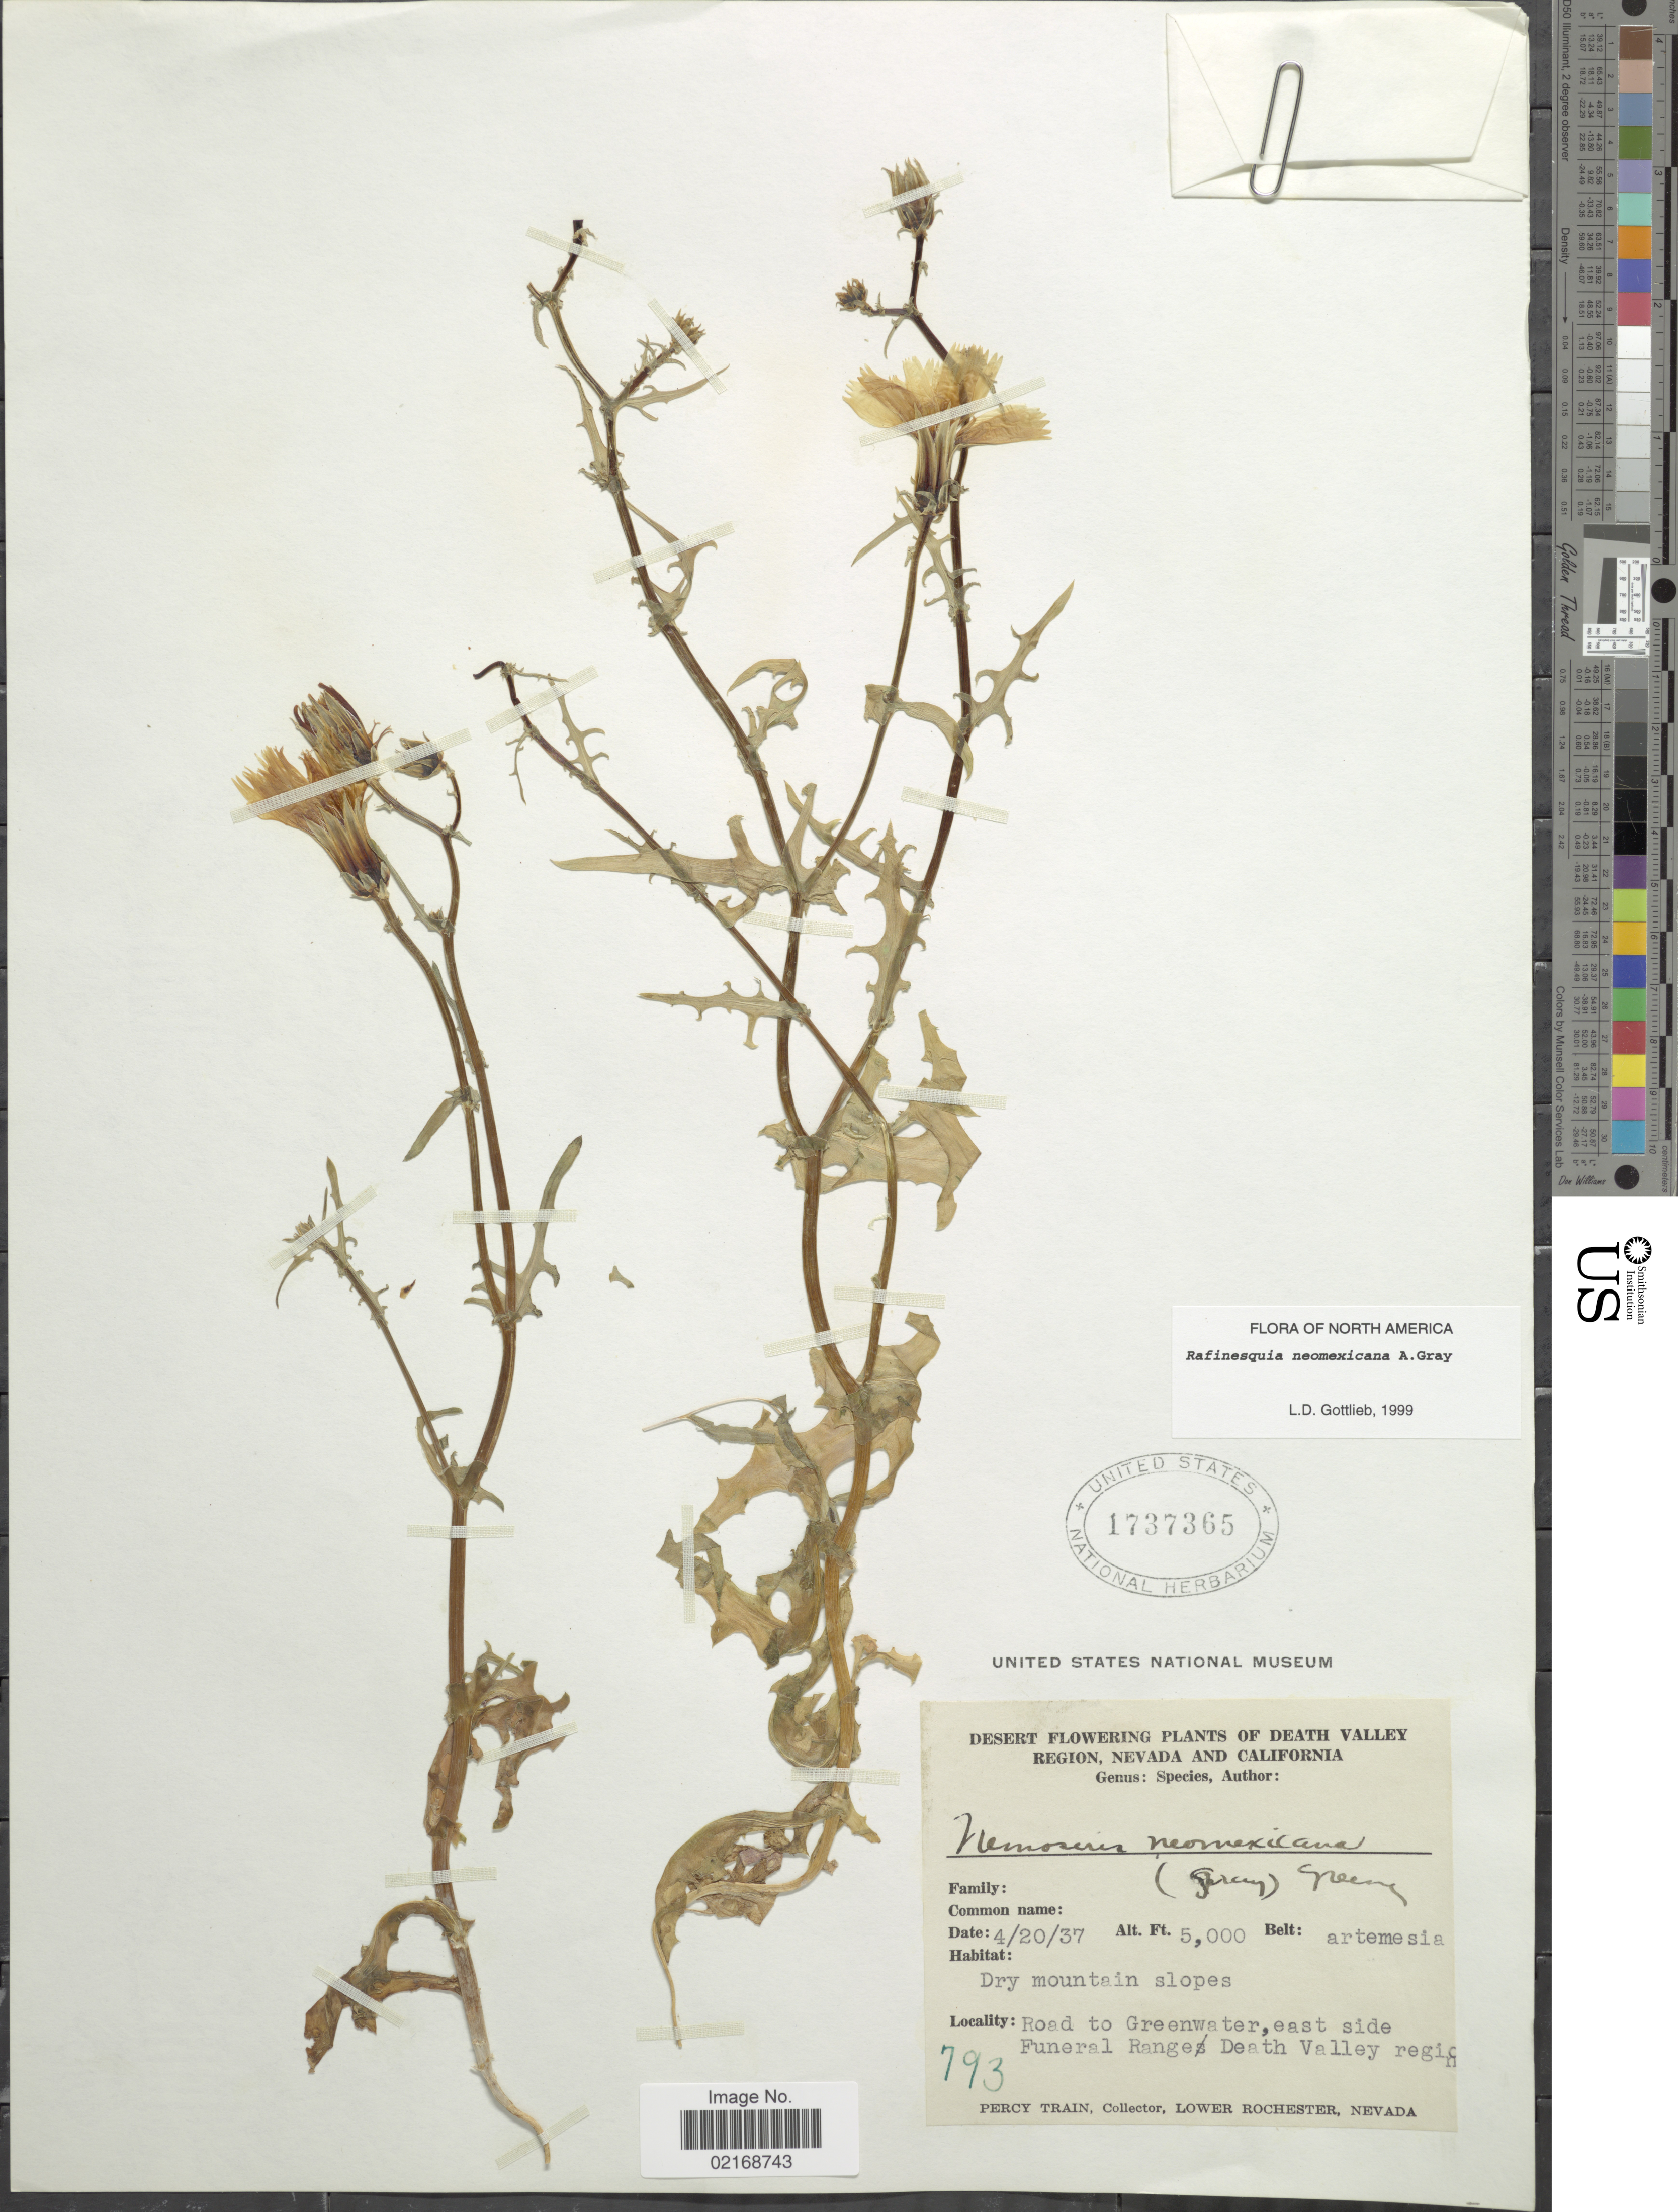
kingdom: Plantae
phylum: Tracheophyta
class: Magnoliopsida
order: Asterales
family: Asteraceae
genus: Rafinesquia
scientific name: Rafinesquia neomexicana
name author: A. Gray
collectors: P. Train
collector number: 793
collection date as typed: Transcribed d/m/y: 20/4/37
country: United States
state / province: California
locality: Death Valley Region, California, Road to Greenwater, east side Funeral Range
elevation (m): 1524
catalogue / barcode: US 1737365